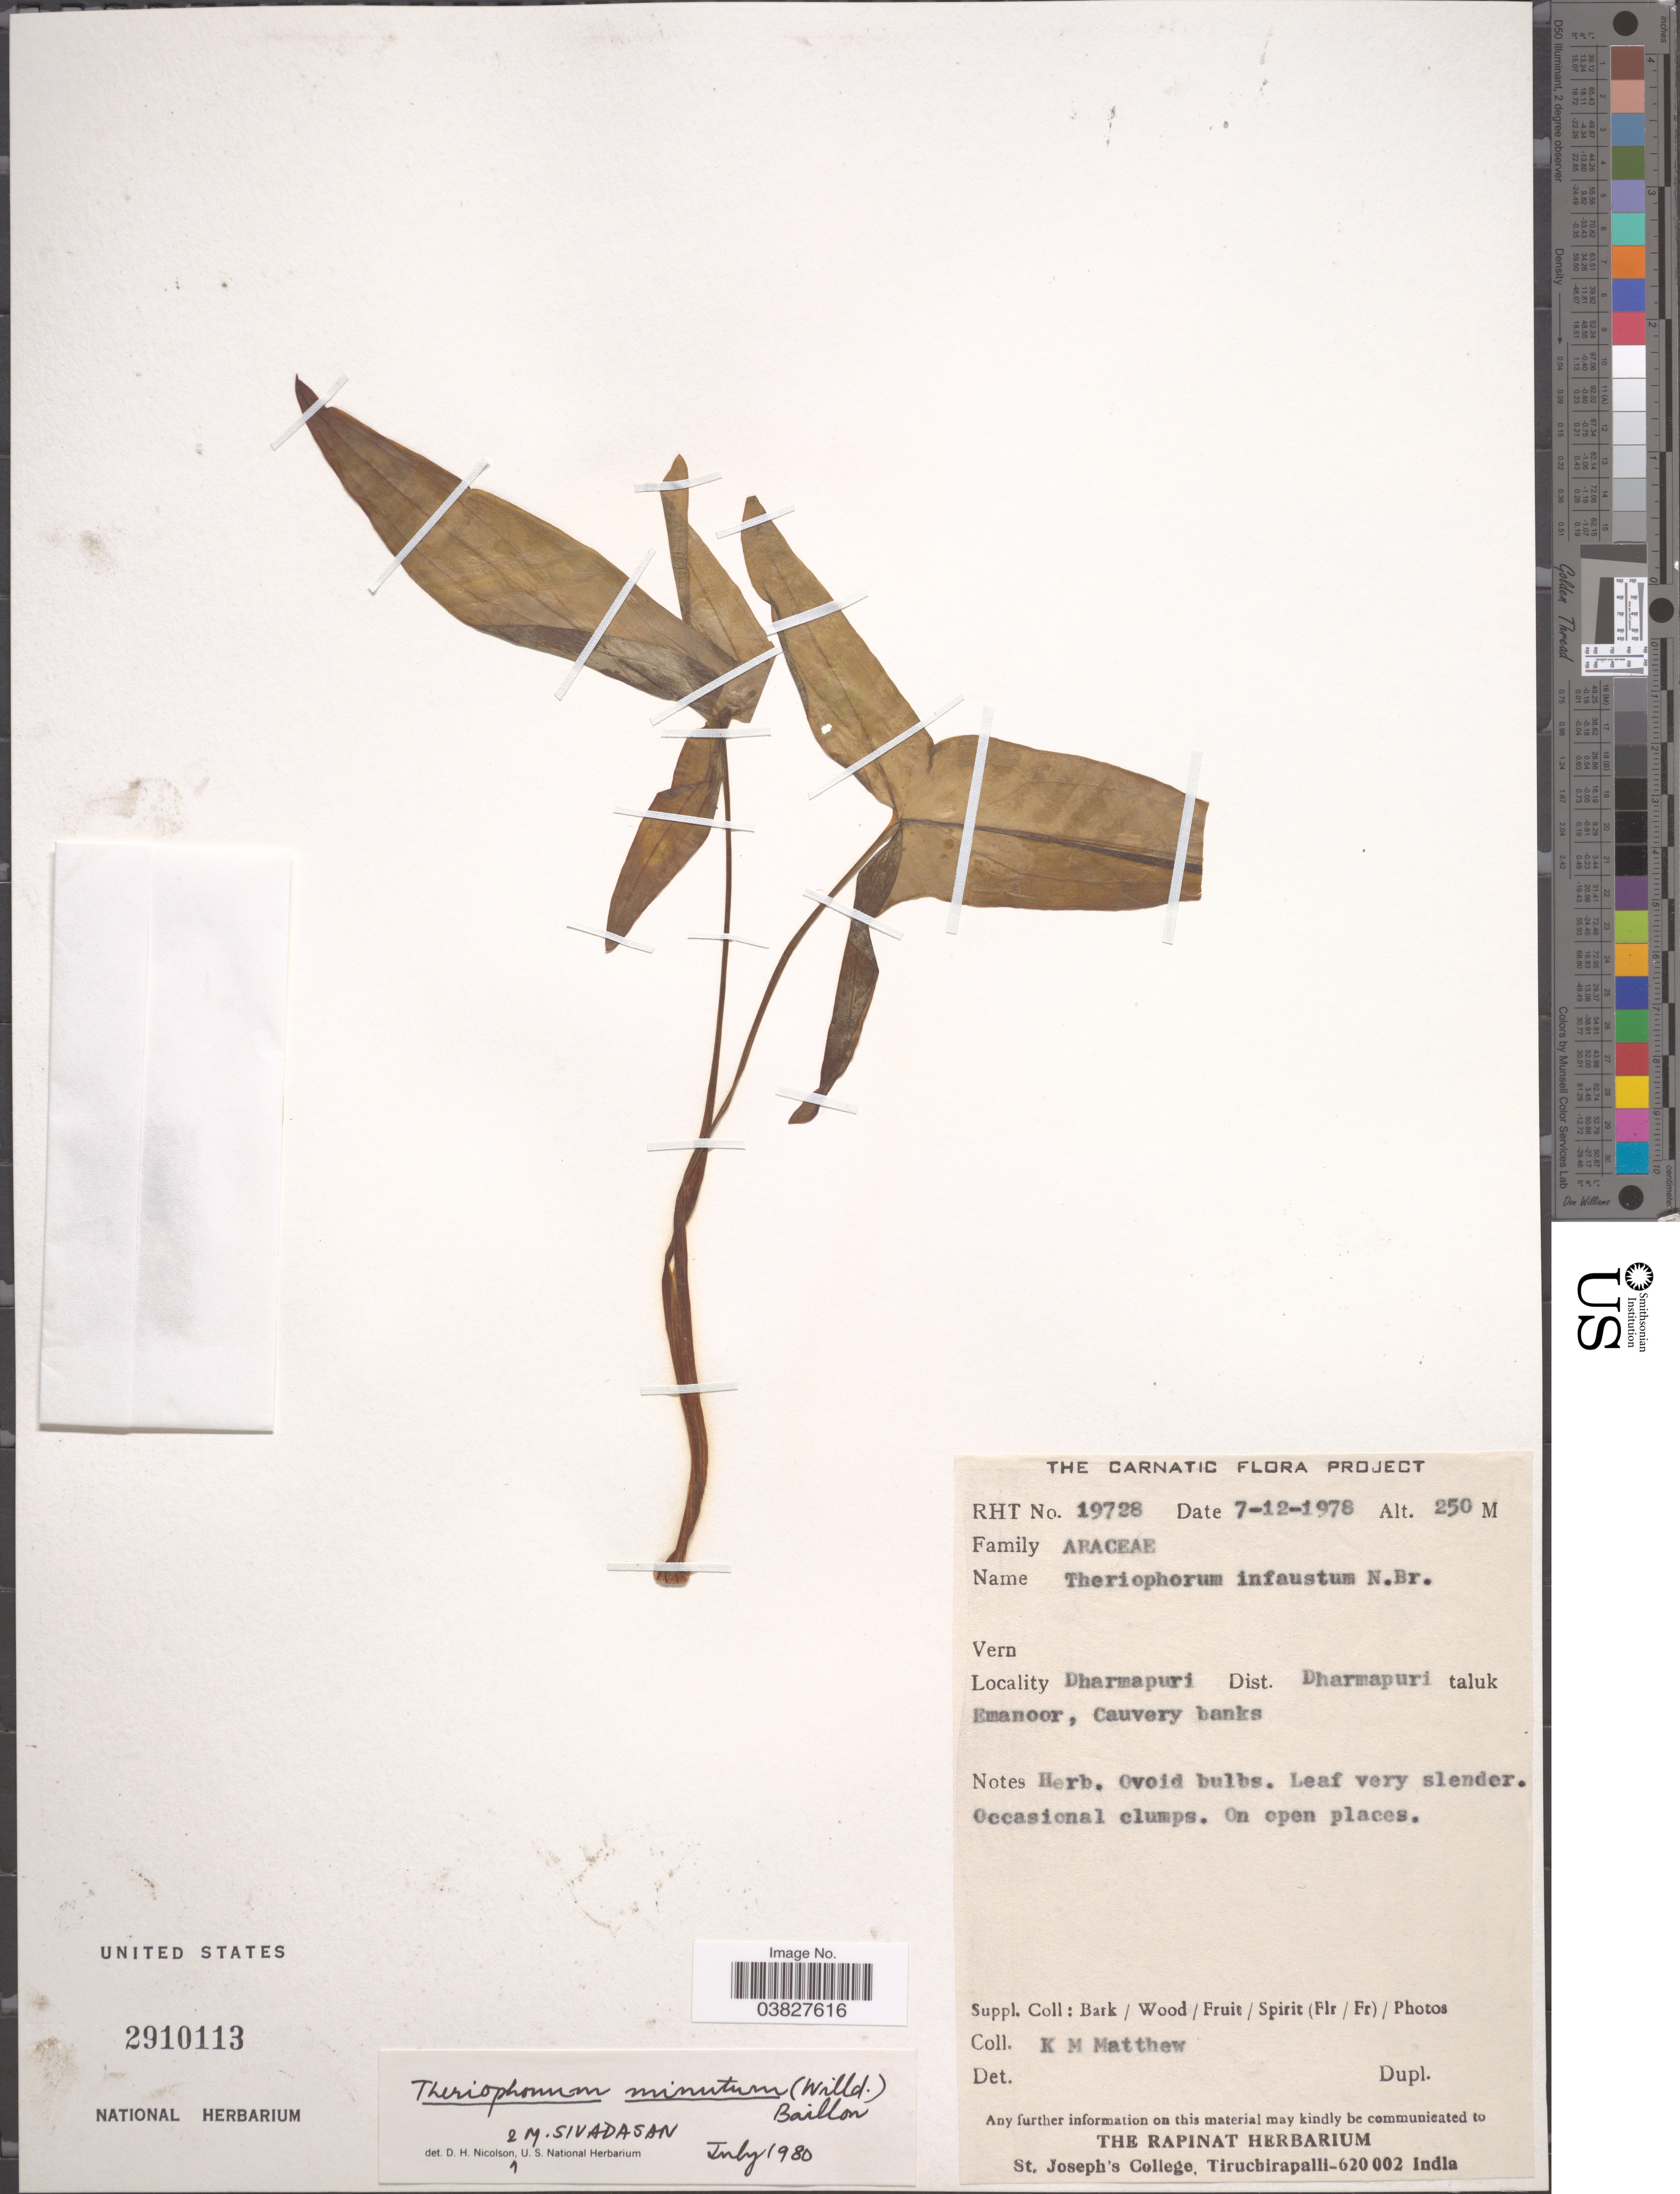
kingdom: Plantae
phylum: Tracheophyta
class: Liliopsida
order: Alismatales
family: Araceae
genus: Theriophonum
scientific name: Theriophonum minutum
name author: (Willd.) Baill.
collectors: K. M. Matthew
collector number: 19728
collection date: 1978-12-07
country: India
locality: Dharmapuri Dist. Dharmapuri taluk Emanoor, Cauvery banks.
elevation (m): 250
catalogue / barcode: US 2910113